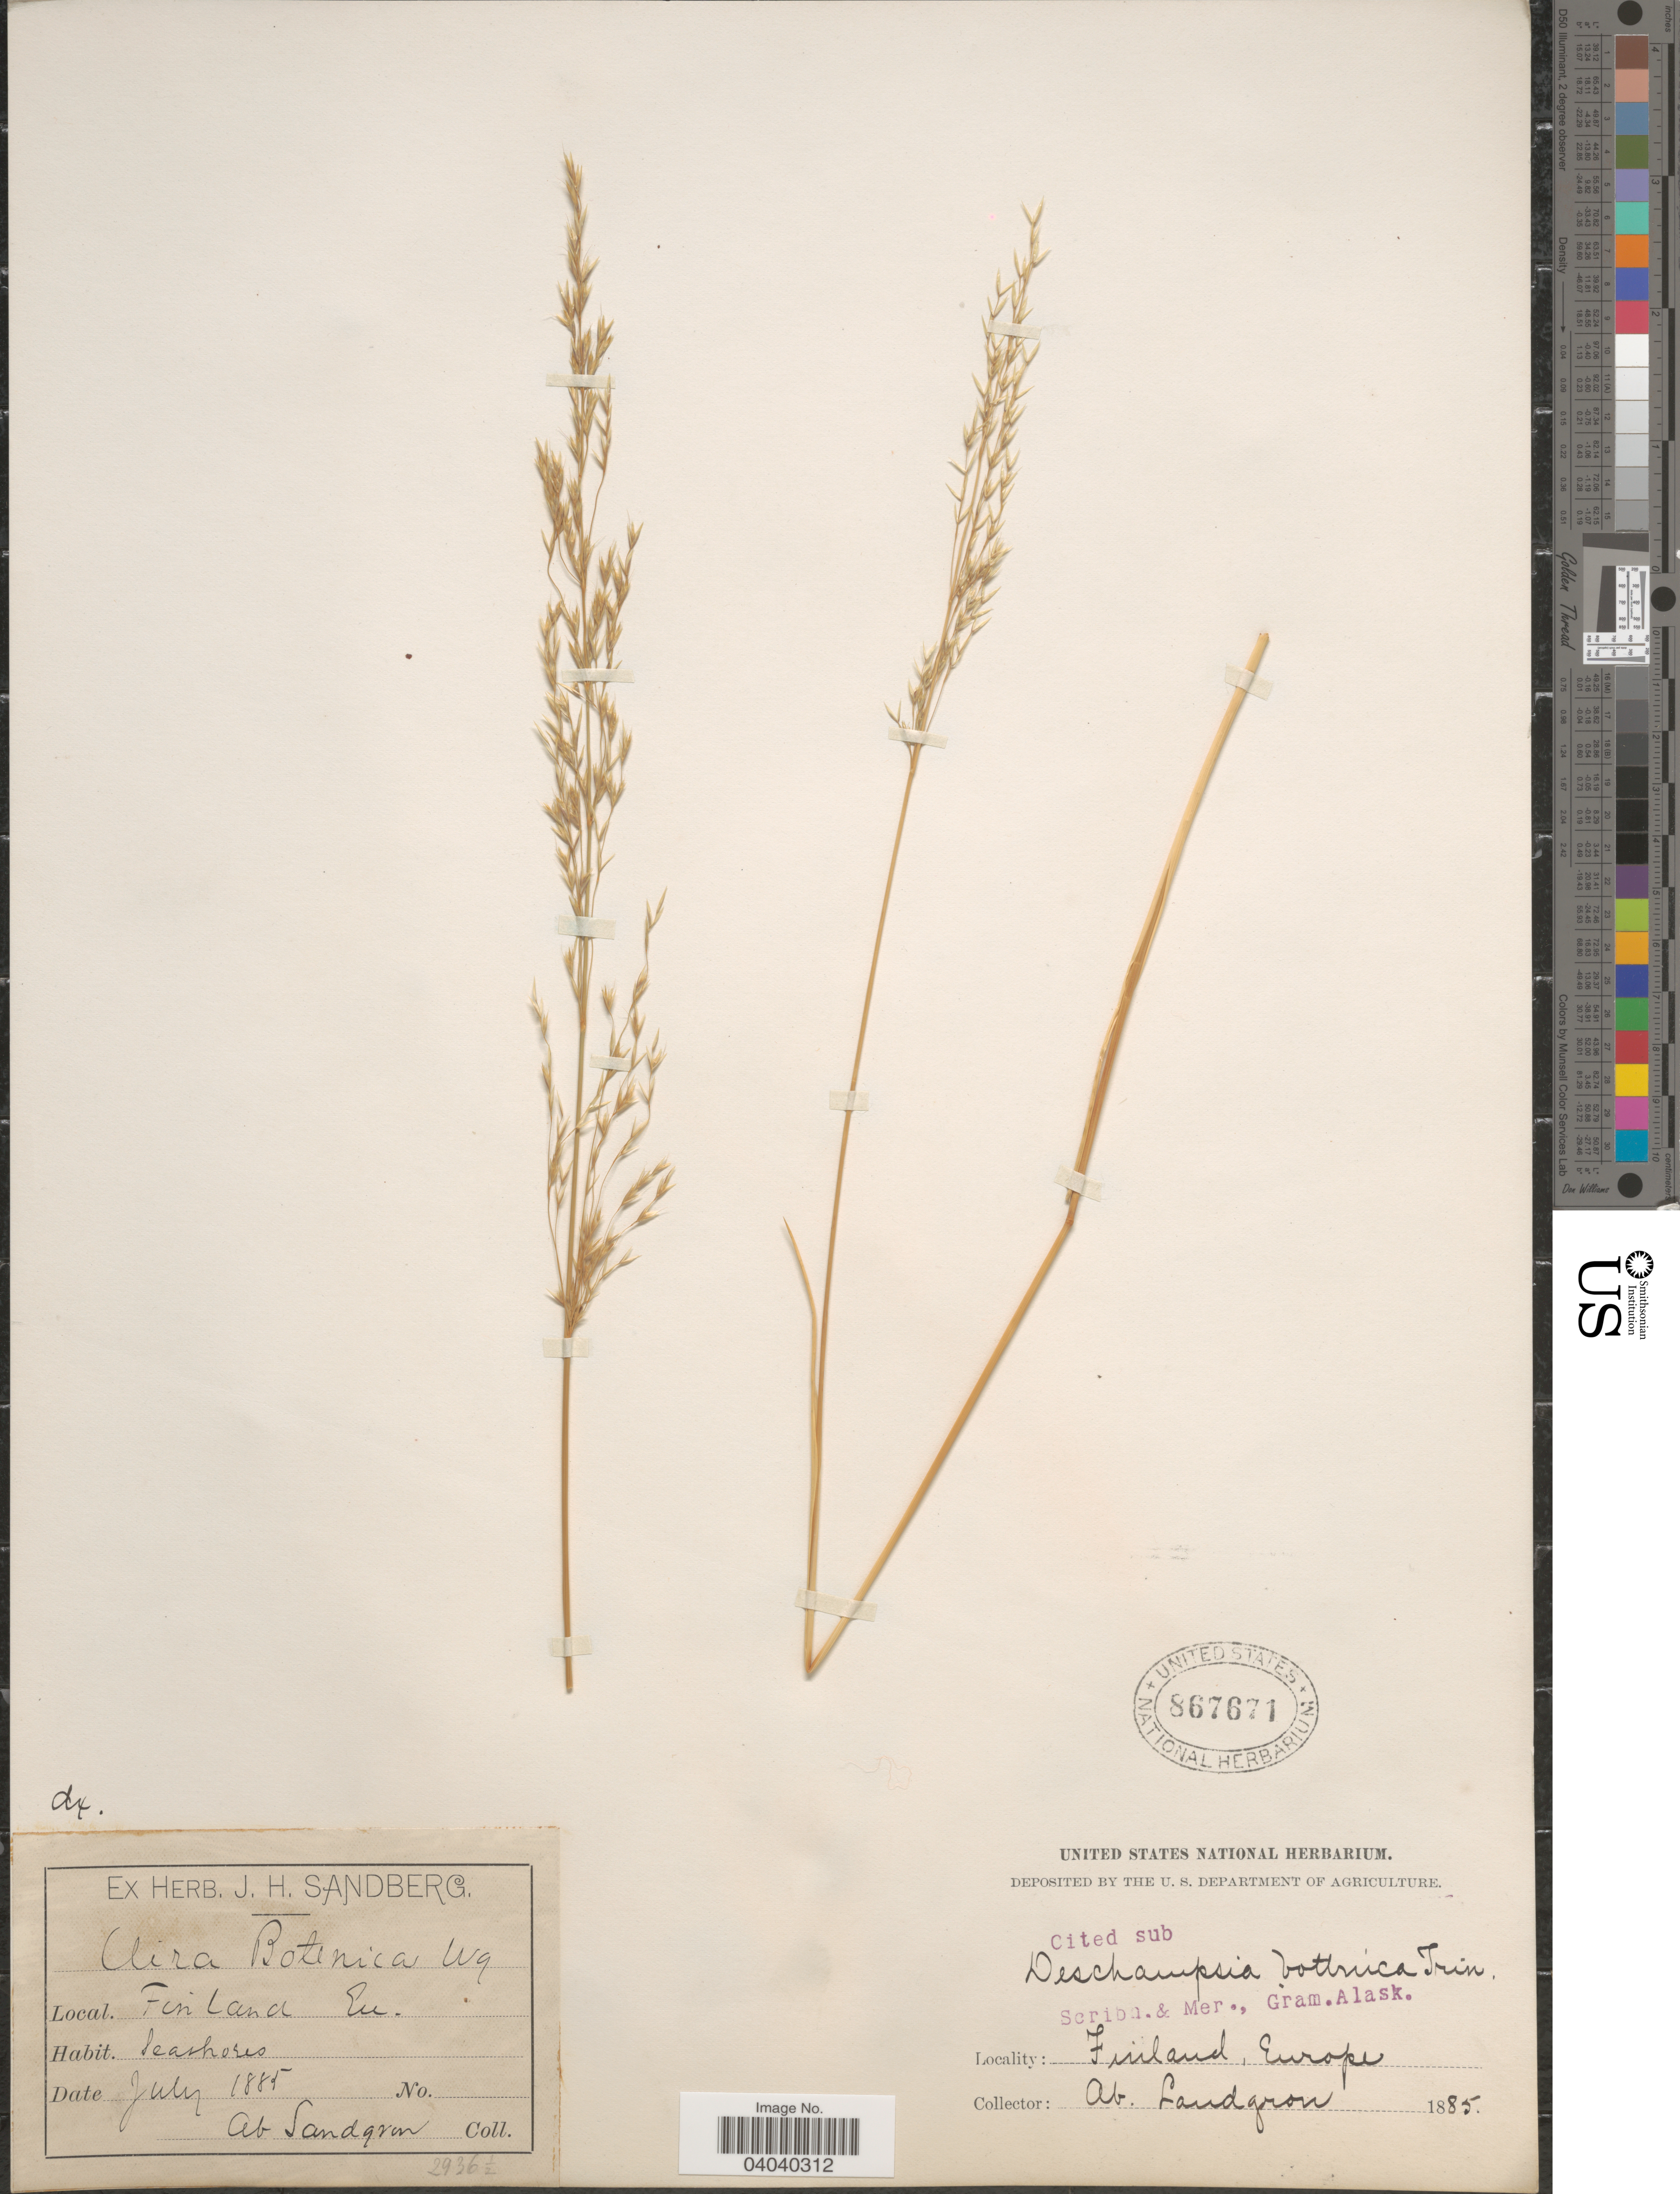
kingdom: Plantae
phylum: Tracheophyta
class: Liliopsida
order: Poales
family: Poaceae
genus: Deschampsia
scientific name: Deschampsia bottnica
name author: (Wahlenb.) Trin.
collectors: A. Landgren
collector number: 2936½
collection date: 1885-07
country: Finland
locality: Seashores.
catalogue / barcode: US 867671